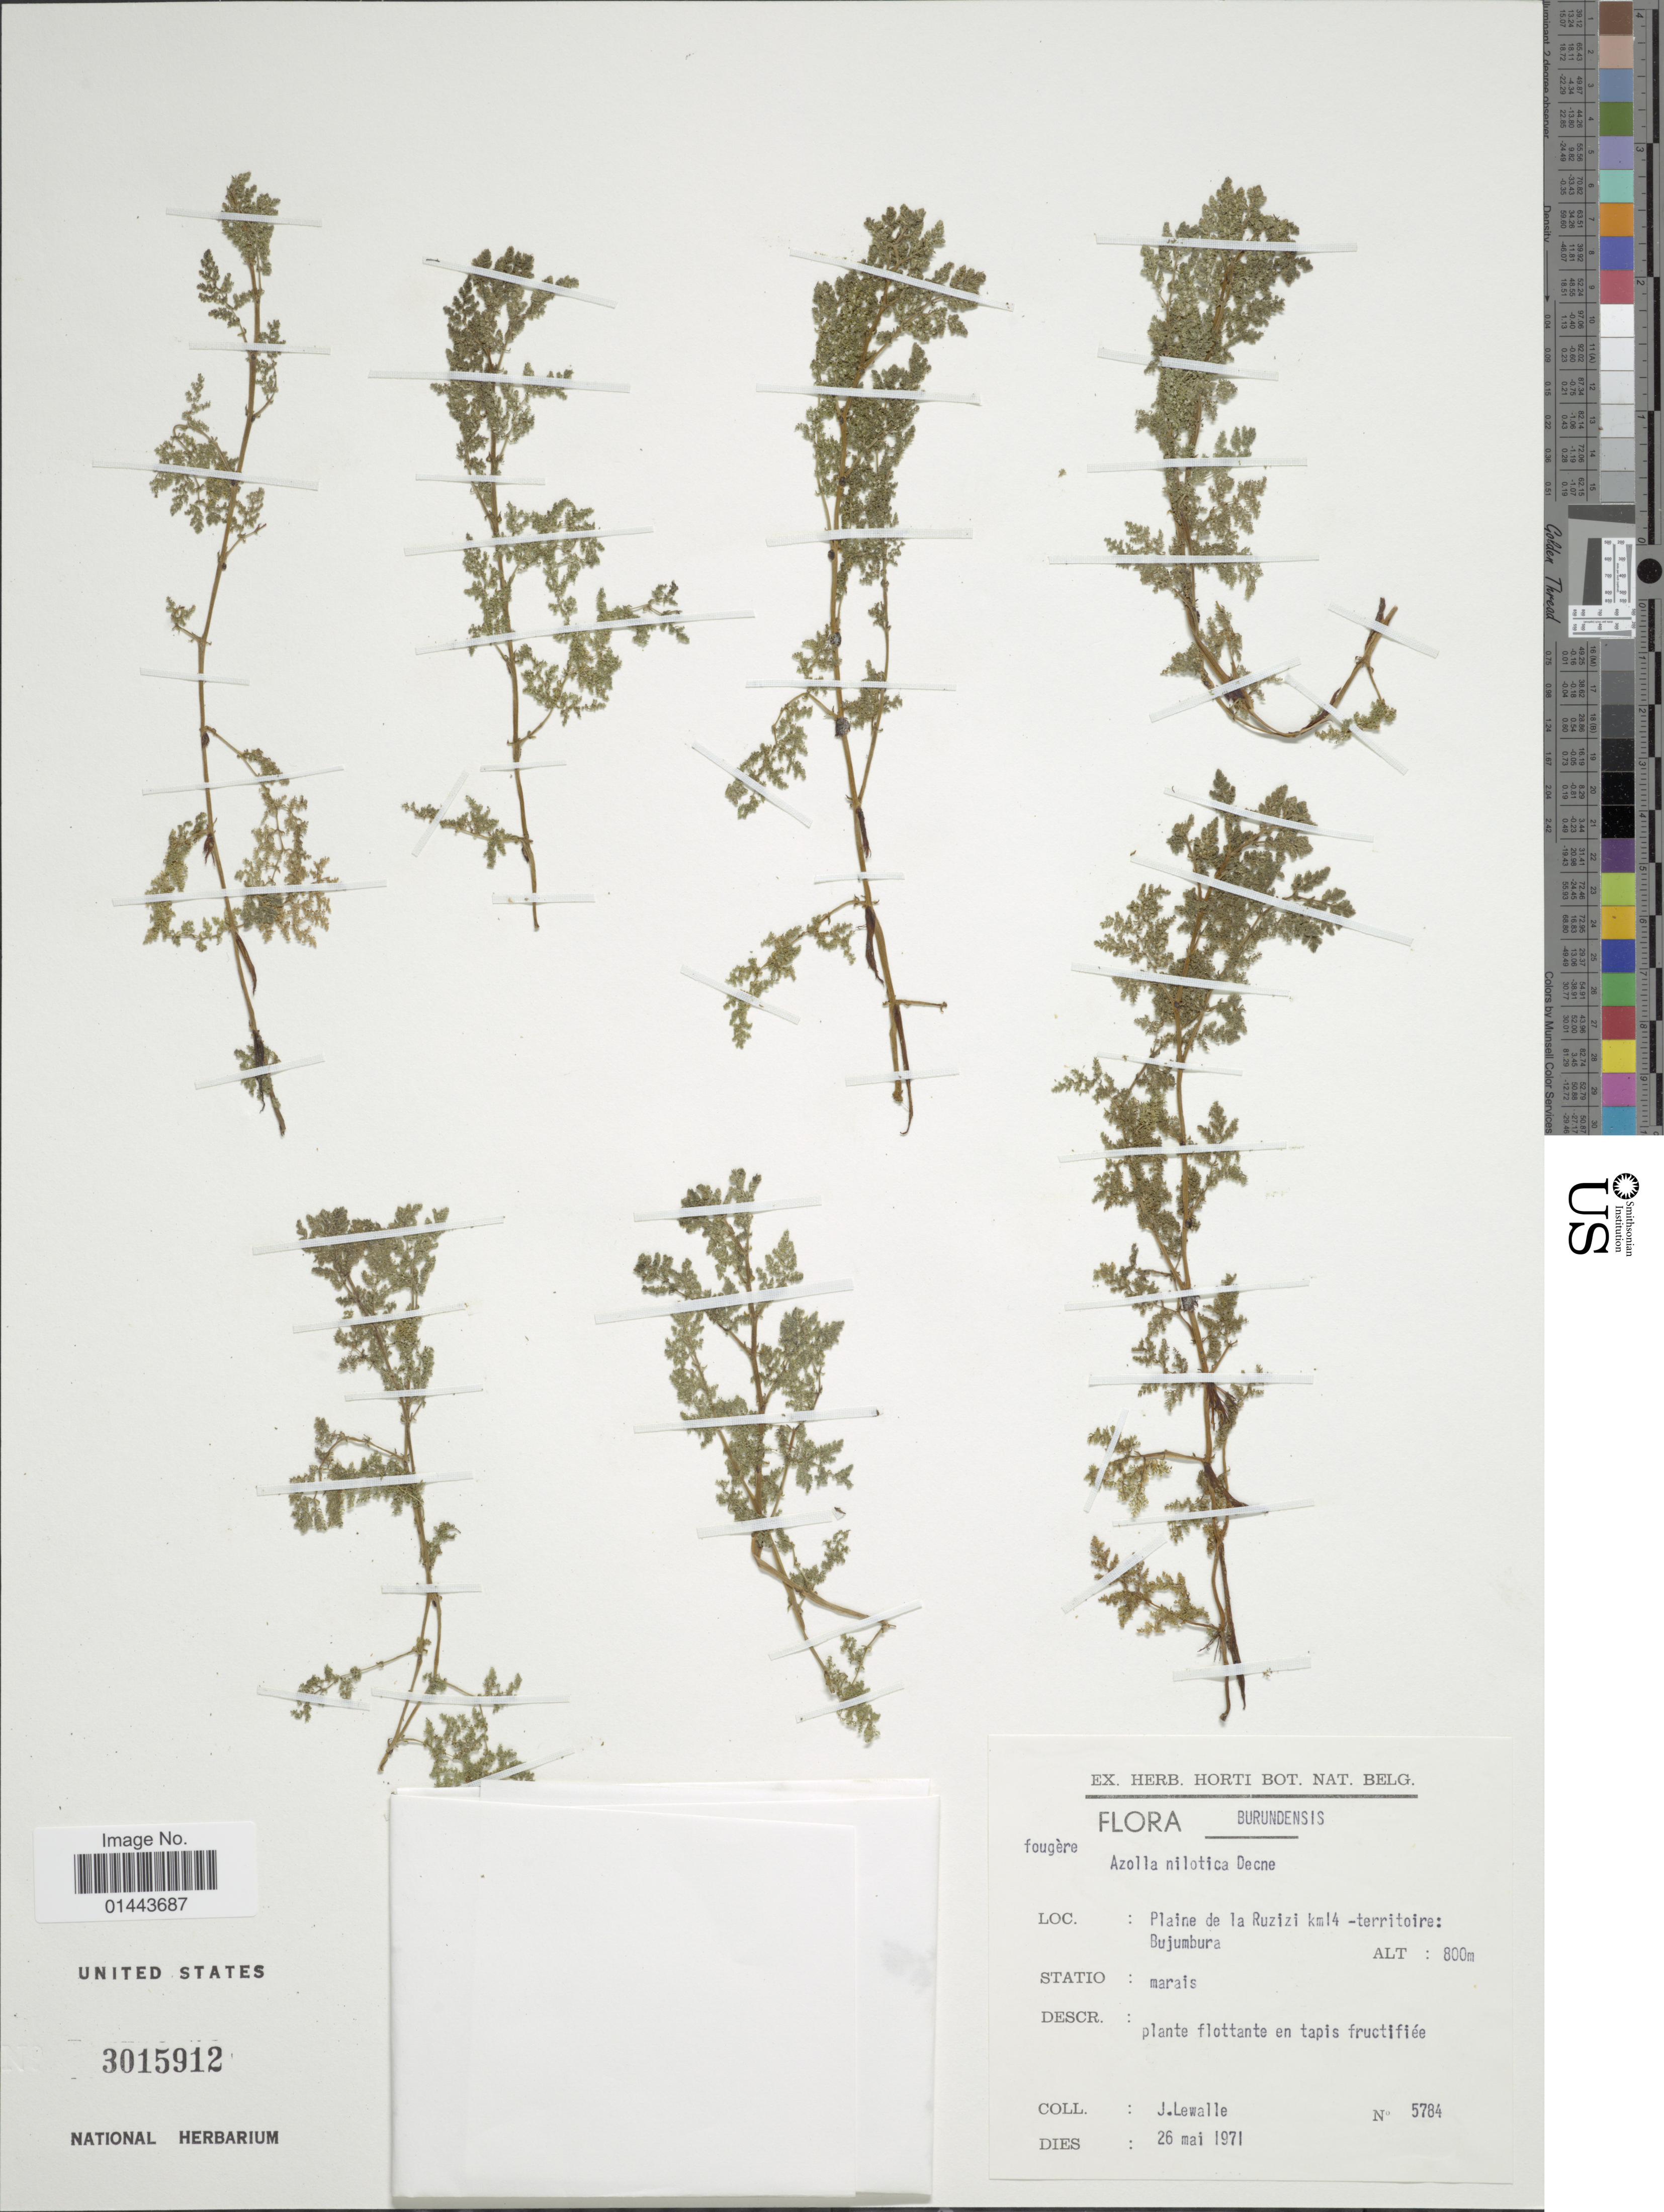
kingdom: Plantae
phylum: Tracheophyta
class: Polypodiopsida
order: Salviniales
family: Salviniaceae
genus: Azolla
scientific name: Azolla nilotica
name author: Decne. ex Mett.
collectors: J. Lewalle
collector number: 5784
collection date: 1971-05-26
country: Burundi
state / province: Bujumura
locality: Plaine de la Ruzizi km 14. marais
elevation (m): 800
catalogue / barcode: US 3015912